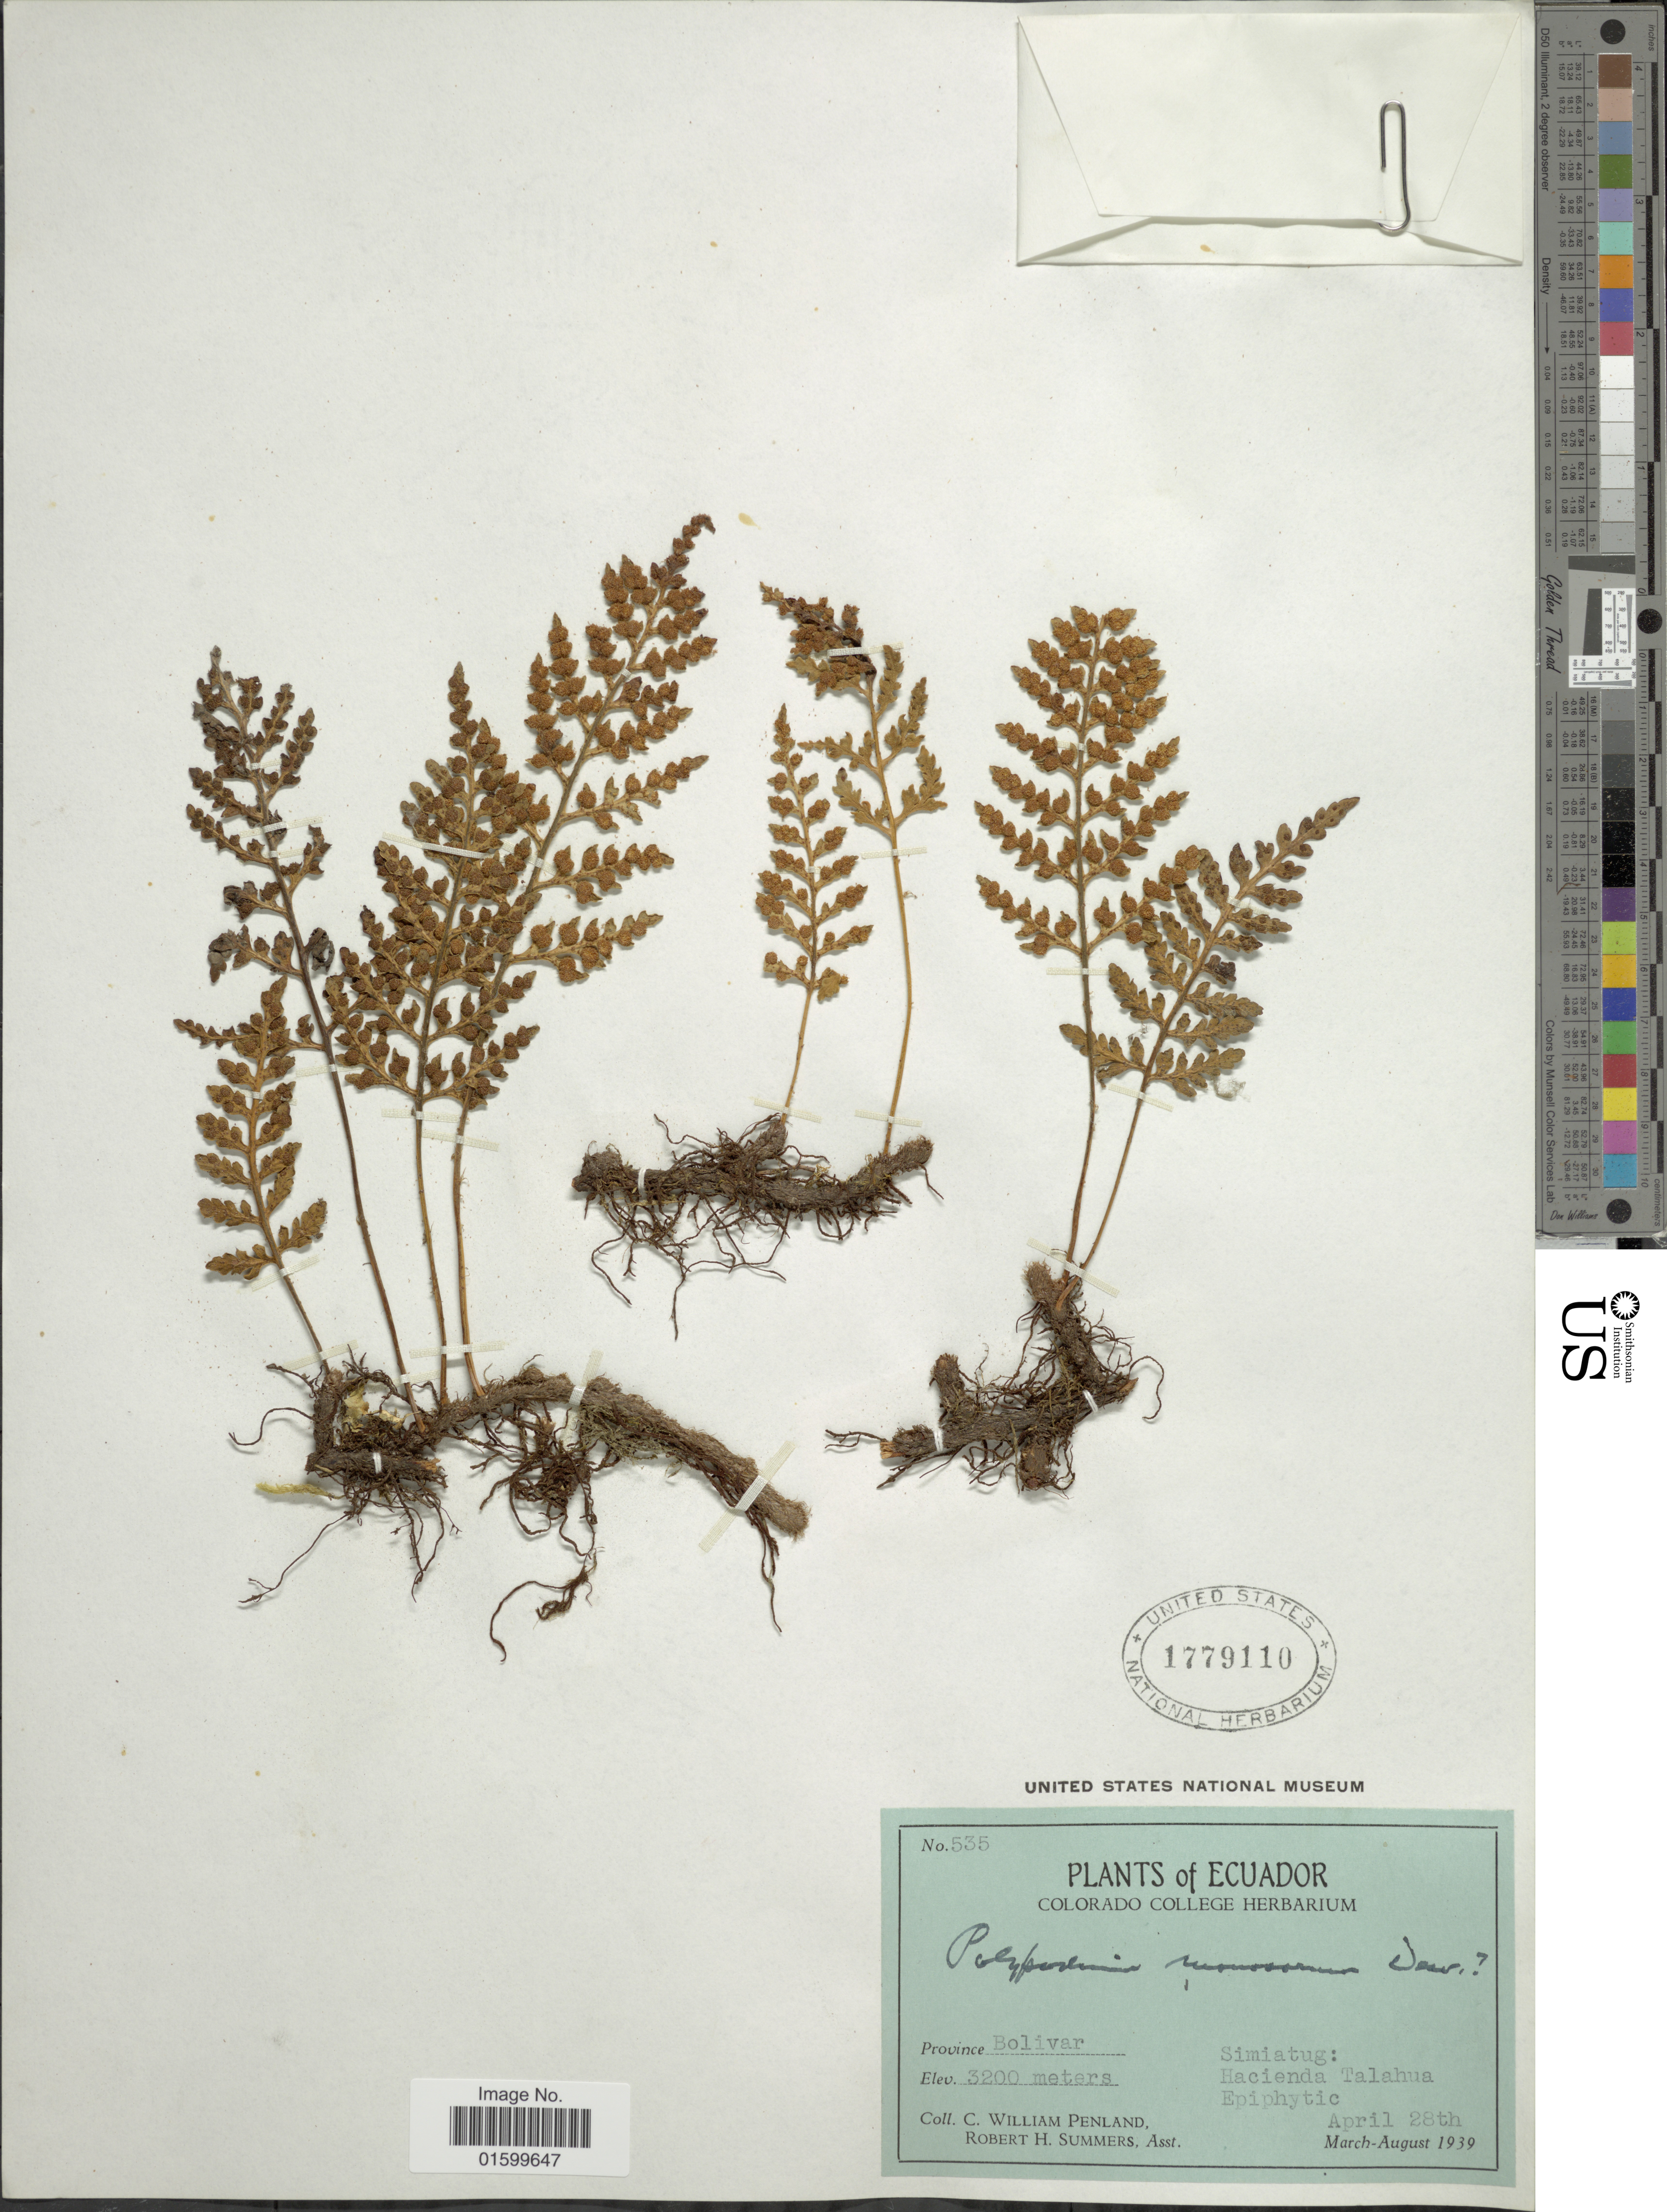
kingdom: Plantae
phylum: Tracheophyta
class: Polypodiopsida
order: Polypodiales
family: Polypodiaceae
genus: Pleopeltis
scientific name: Pleopeltis monosora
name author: (Desv.) A.R. Sm.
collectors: C. W. Penland & R. Summers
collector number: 535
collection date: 1939-04-28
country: Ecuador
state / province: Bolívar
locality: Province Bolivar, Simiatug, Hacienda Talahua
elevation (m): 3200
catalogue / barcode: US 1779110